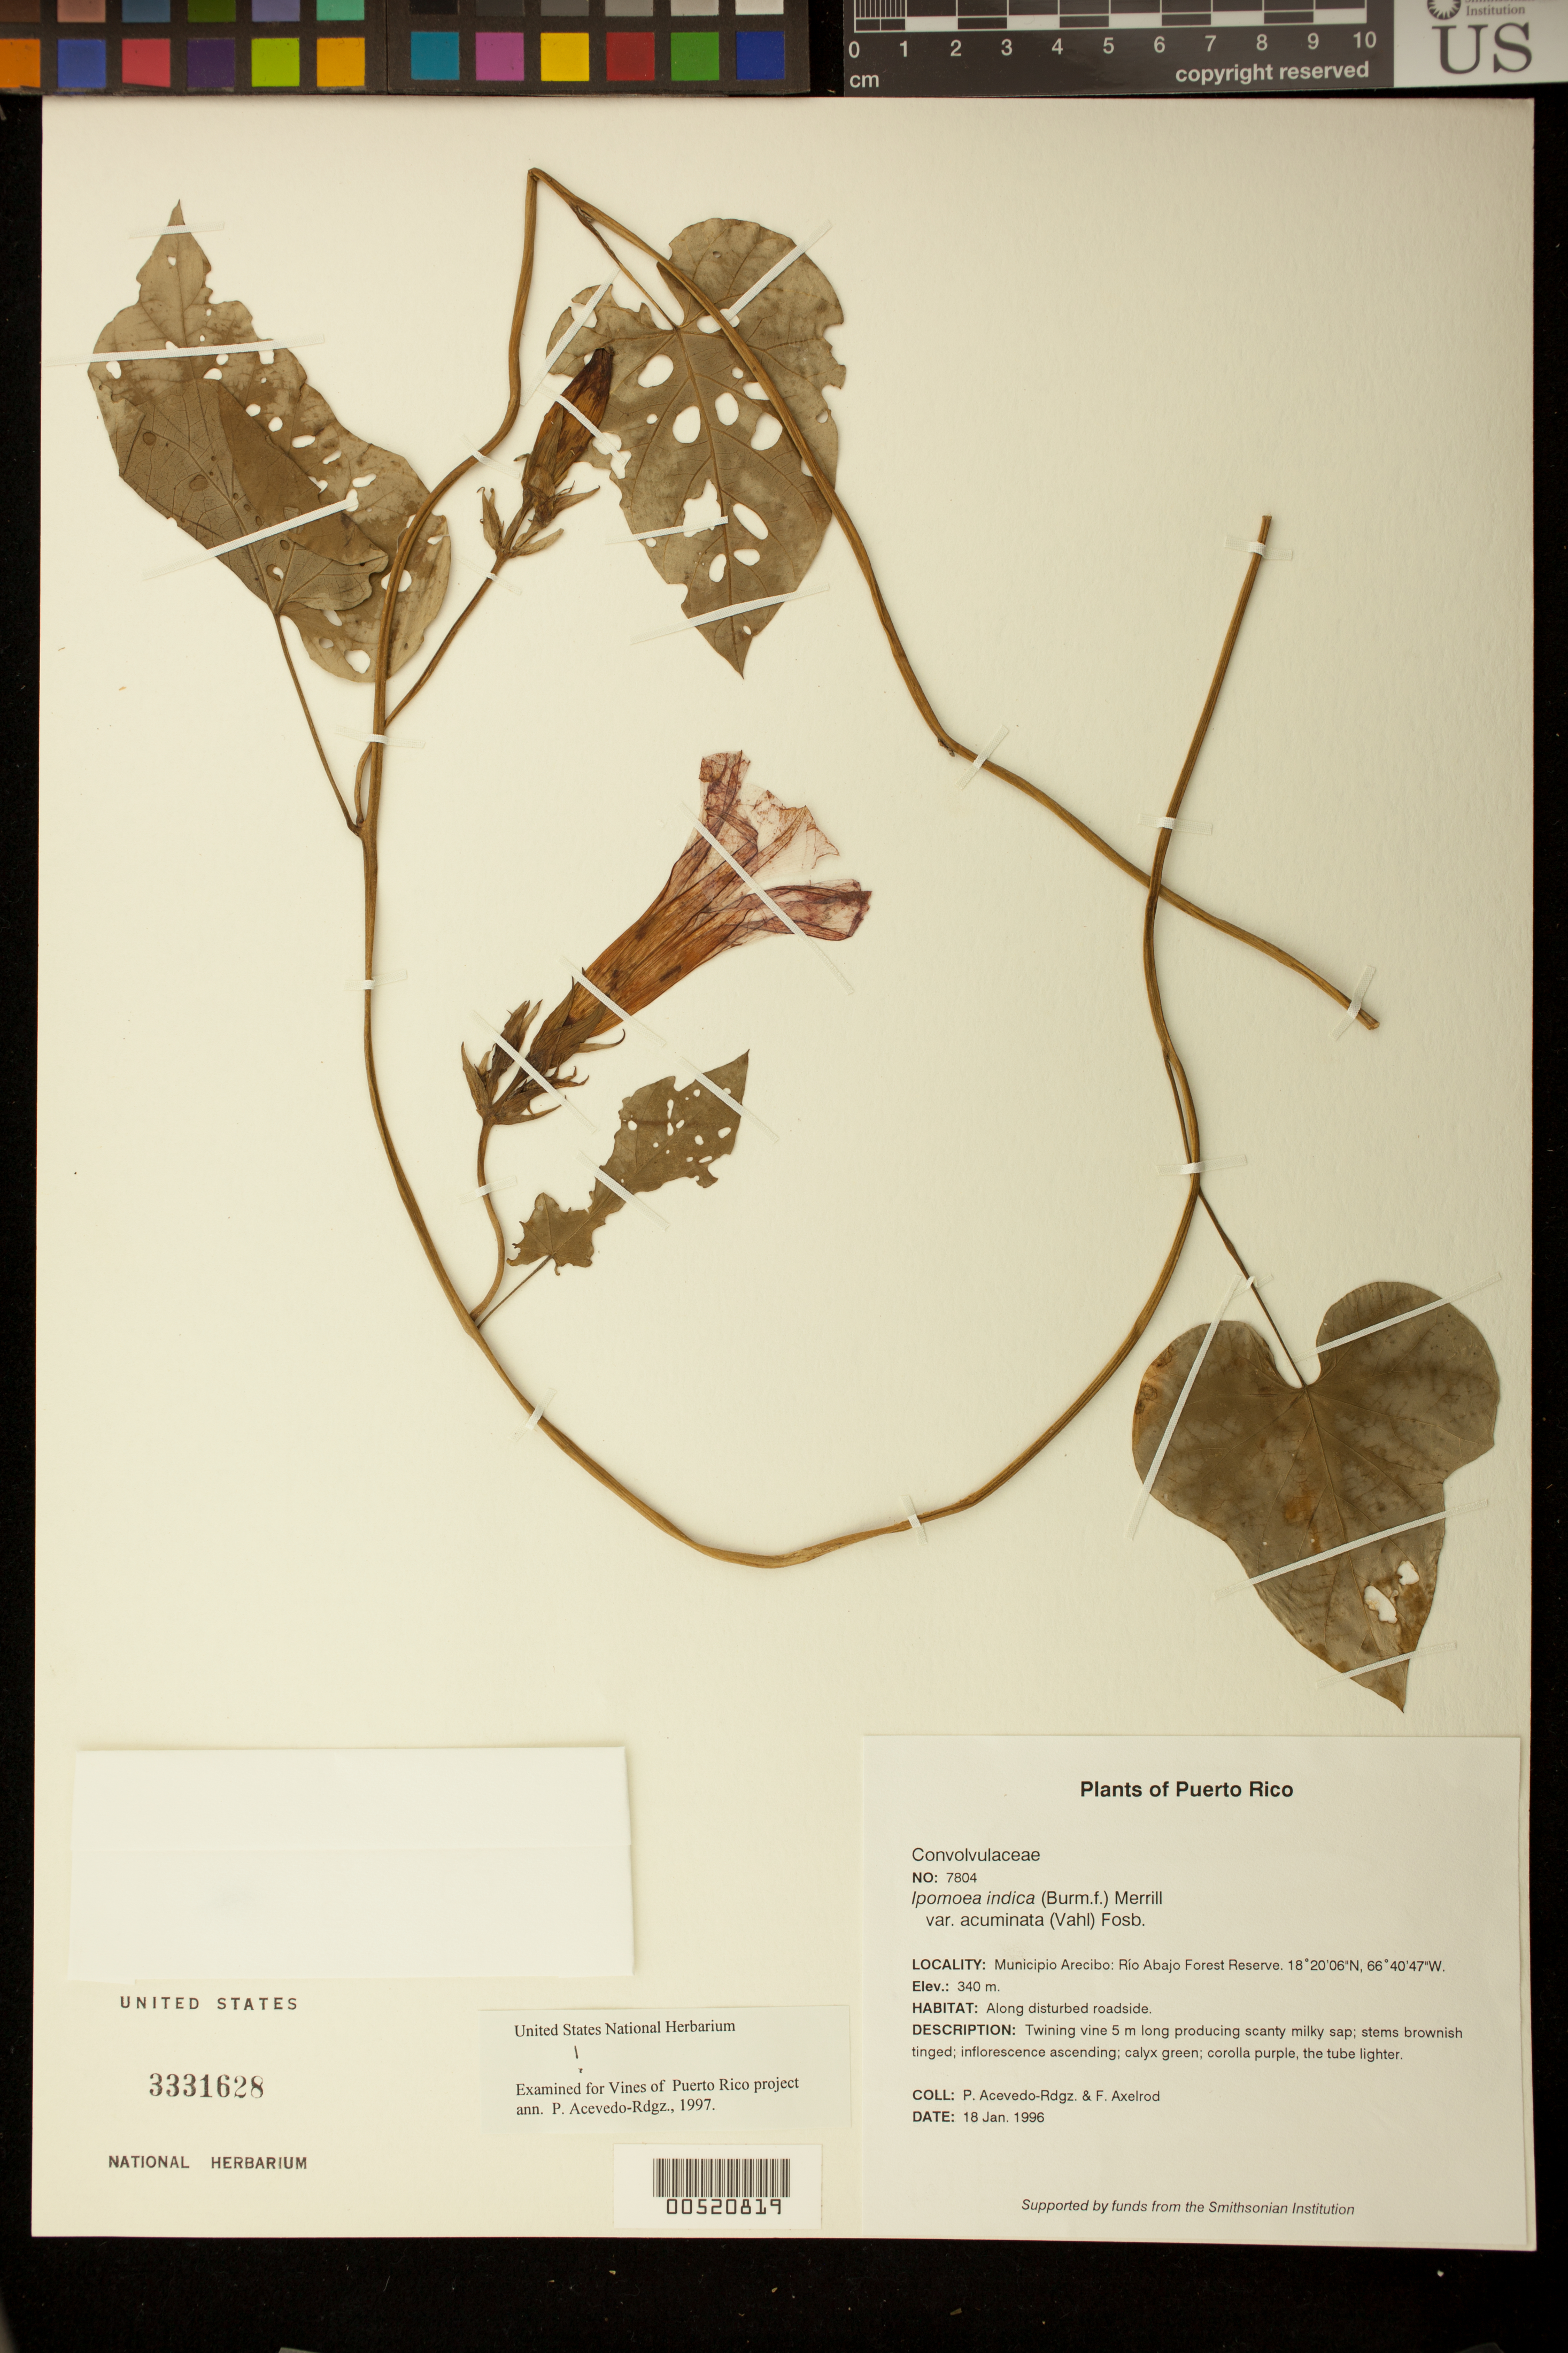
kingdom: Plantae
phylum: Tracheophyta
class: Magnoliopsida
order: Solanales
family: Convolvulaceae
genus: Ipomoea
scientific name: Ipomoea indica var. acuminata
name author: (Vahl) Fosberg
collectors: P. Acevedo-Rodr. & F. S. Axelrod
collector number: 7804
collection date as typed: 18 Jan 1996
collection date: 1996-01-18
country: Puerto Rico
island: Puerto Rico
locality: Municipio Arecibo: Río Abajo Forest Reserve.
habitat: Along disturbed roadside.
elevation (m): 340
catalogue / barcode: US 3331628